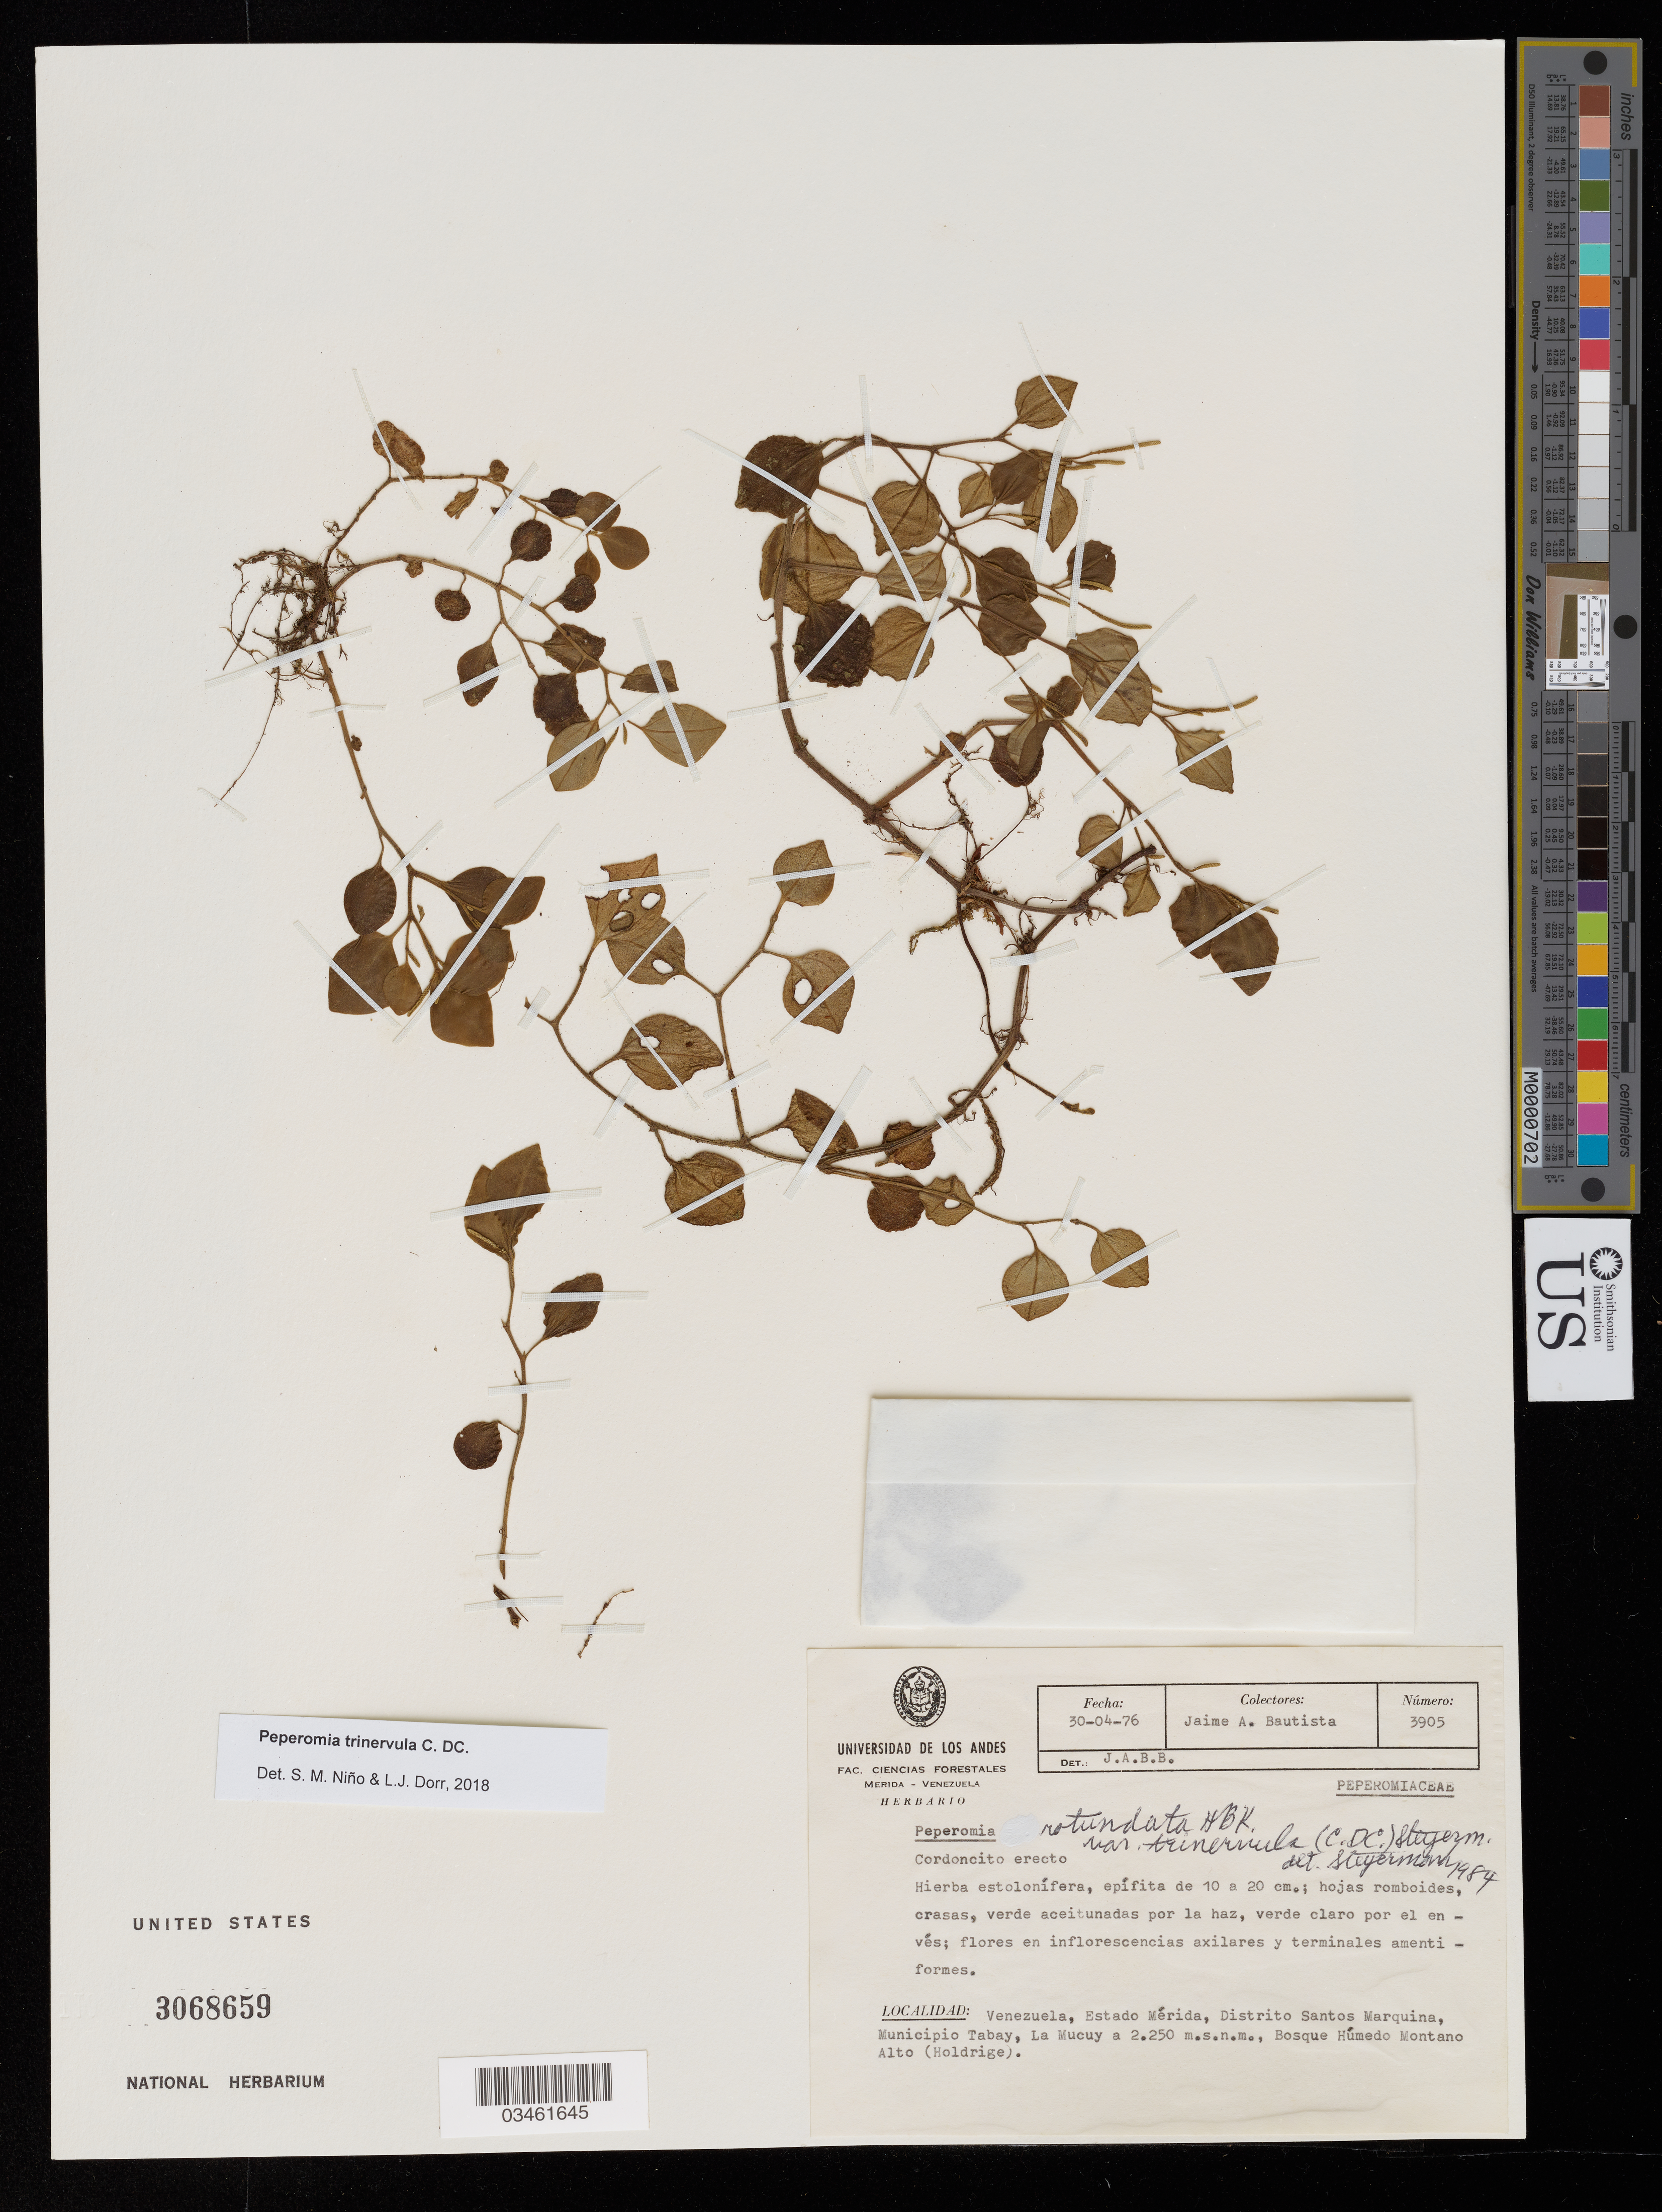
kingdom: Plantae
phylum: Tracheophyta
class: Magnoliopsida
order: Piperales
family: Piperaceae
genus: Peperomia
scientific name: Peperomia trinervula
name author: C. DC.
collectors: J. Bautista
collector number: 3905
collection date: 1976-04-30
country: Venezuela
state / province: Merida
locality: Distrito Santos Marquina, Municipio Tabay, La Mucuy, Bosque Húmedo Montano Alto (Holdrige).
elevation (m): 2250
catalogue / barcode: US 3068659